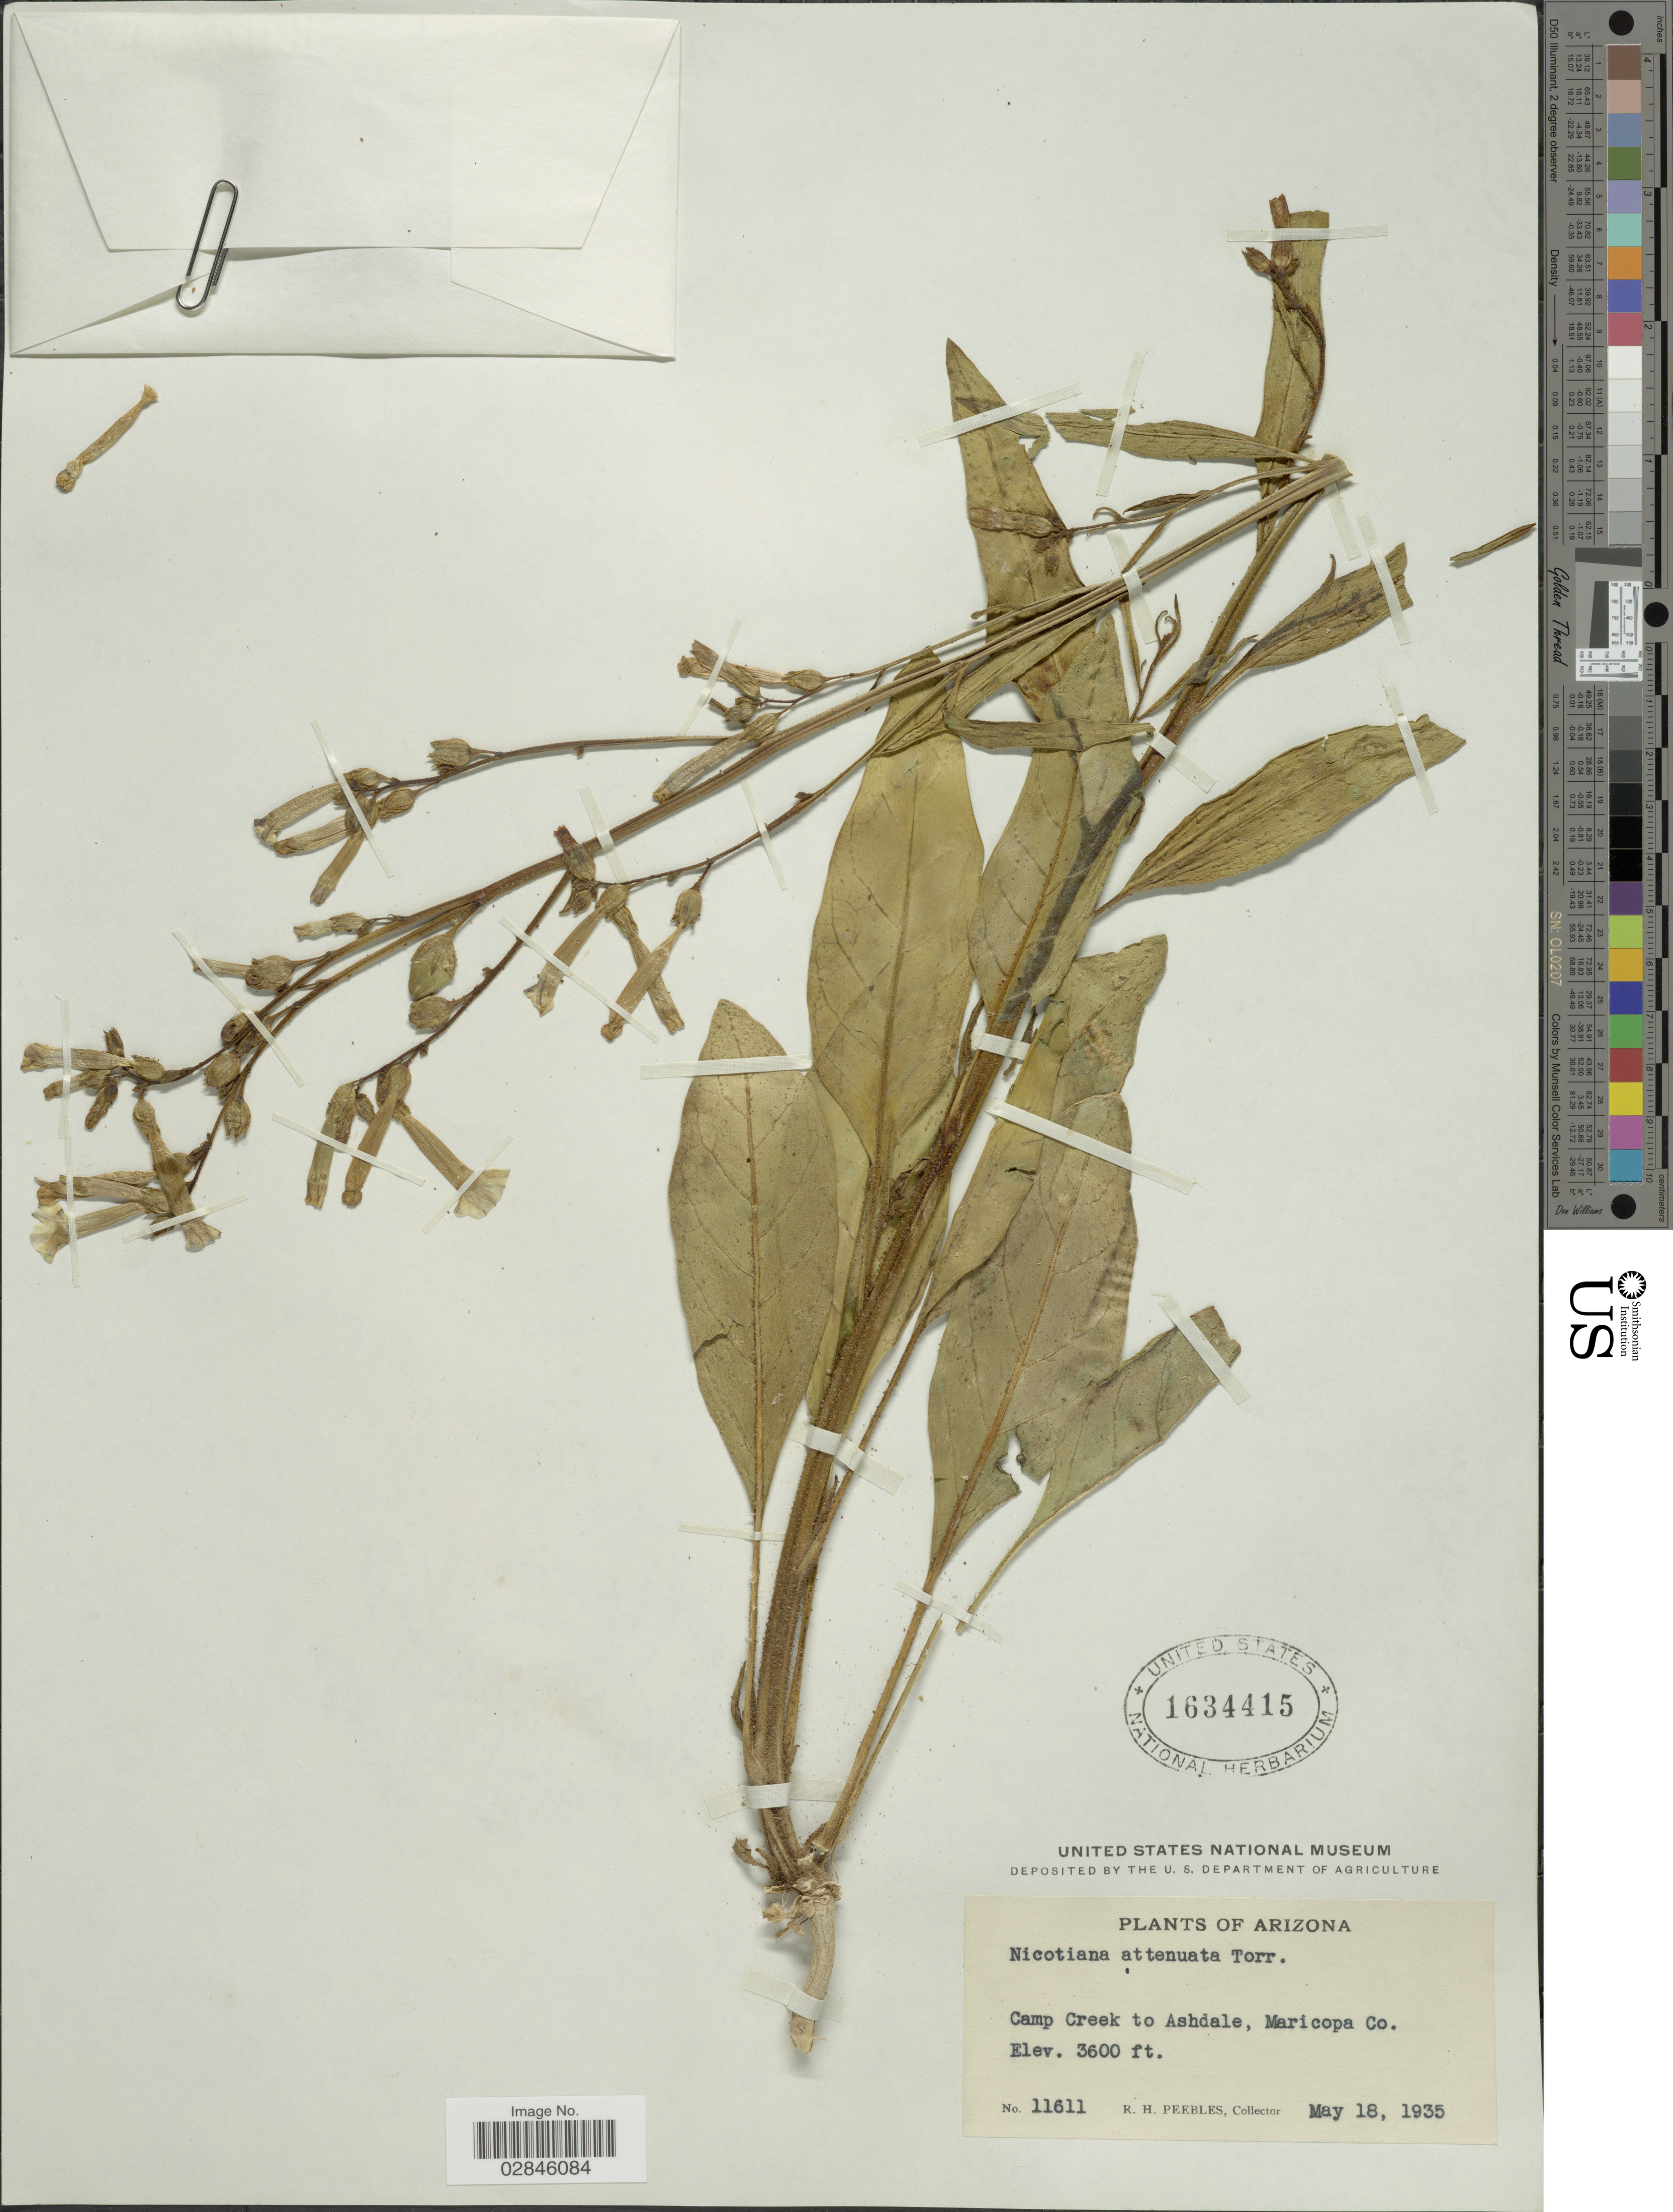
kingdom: Plantae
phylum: Tracheophyta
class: Magnoliopsida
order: Solanales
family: Solanaceae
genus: Nicotiana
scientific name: Nicotiana attenuata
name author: Torr. ex S. Watson in C. King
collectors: R. H. Peebles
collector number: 11611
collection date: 1935-05-18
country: United States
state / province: Arizona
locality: Camp Creek to Ashdale, Maricopa Co.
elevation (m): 1097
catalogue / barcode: US 1634415